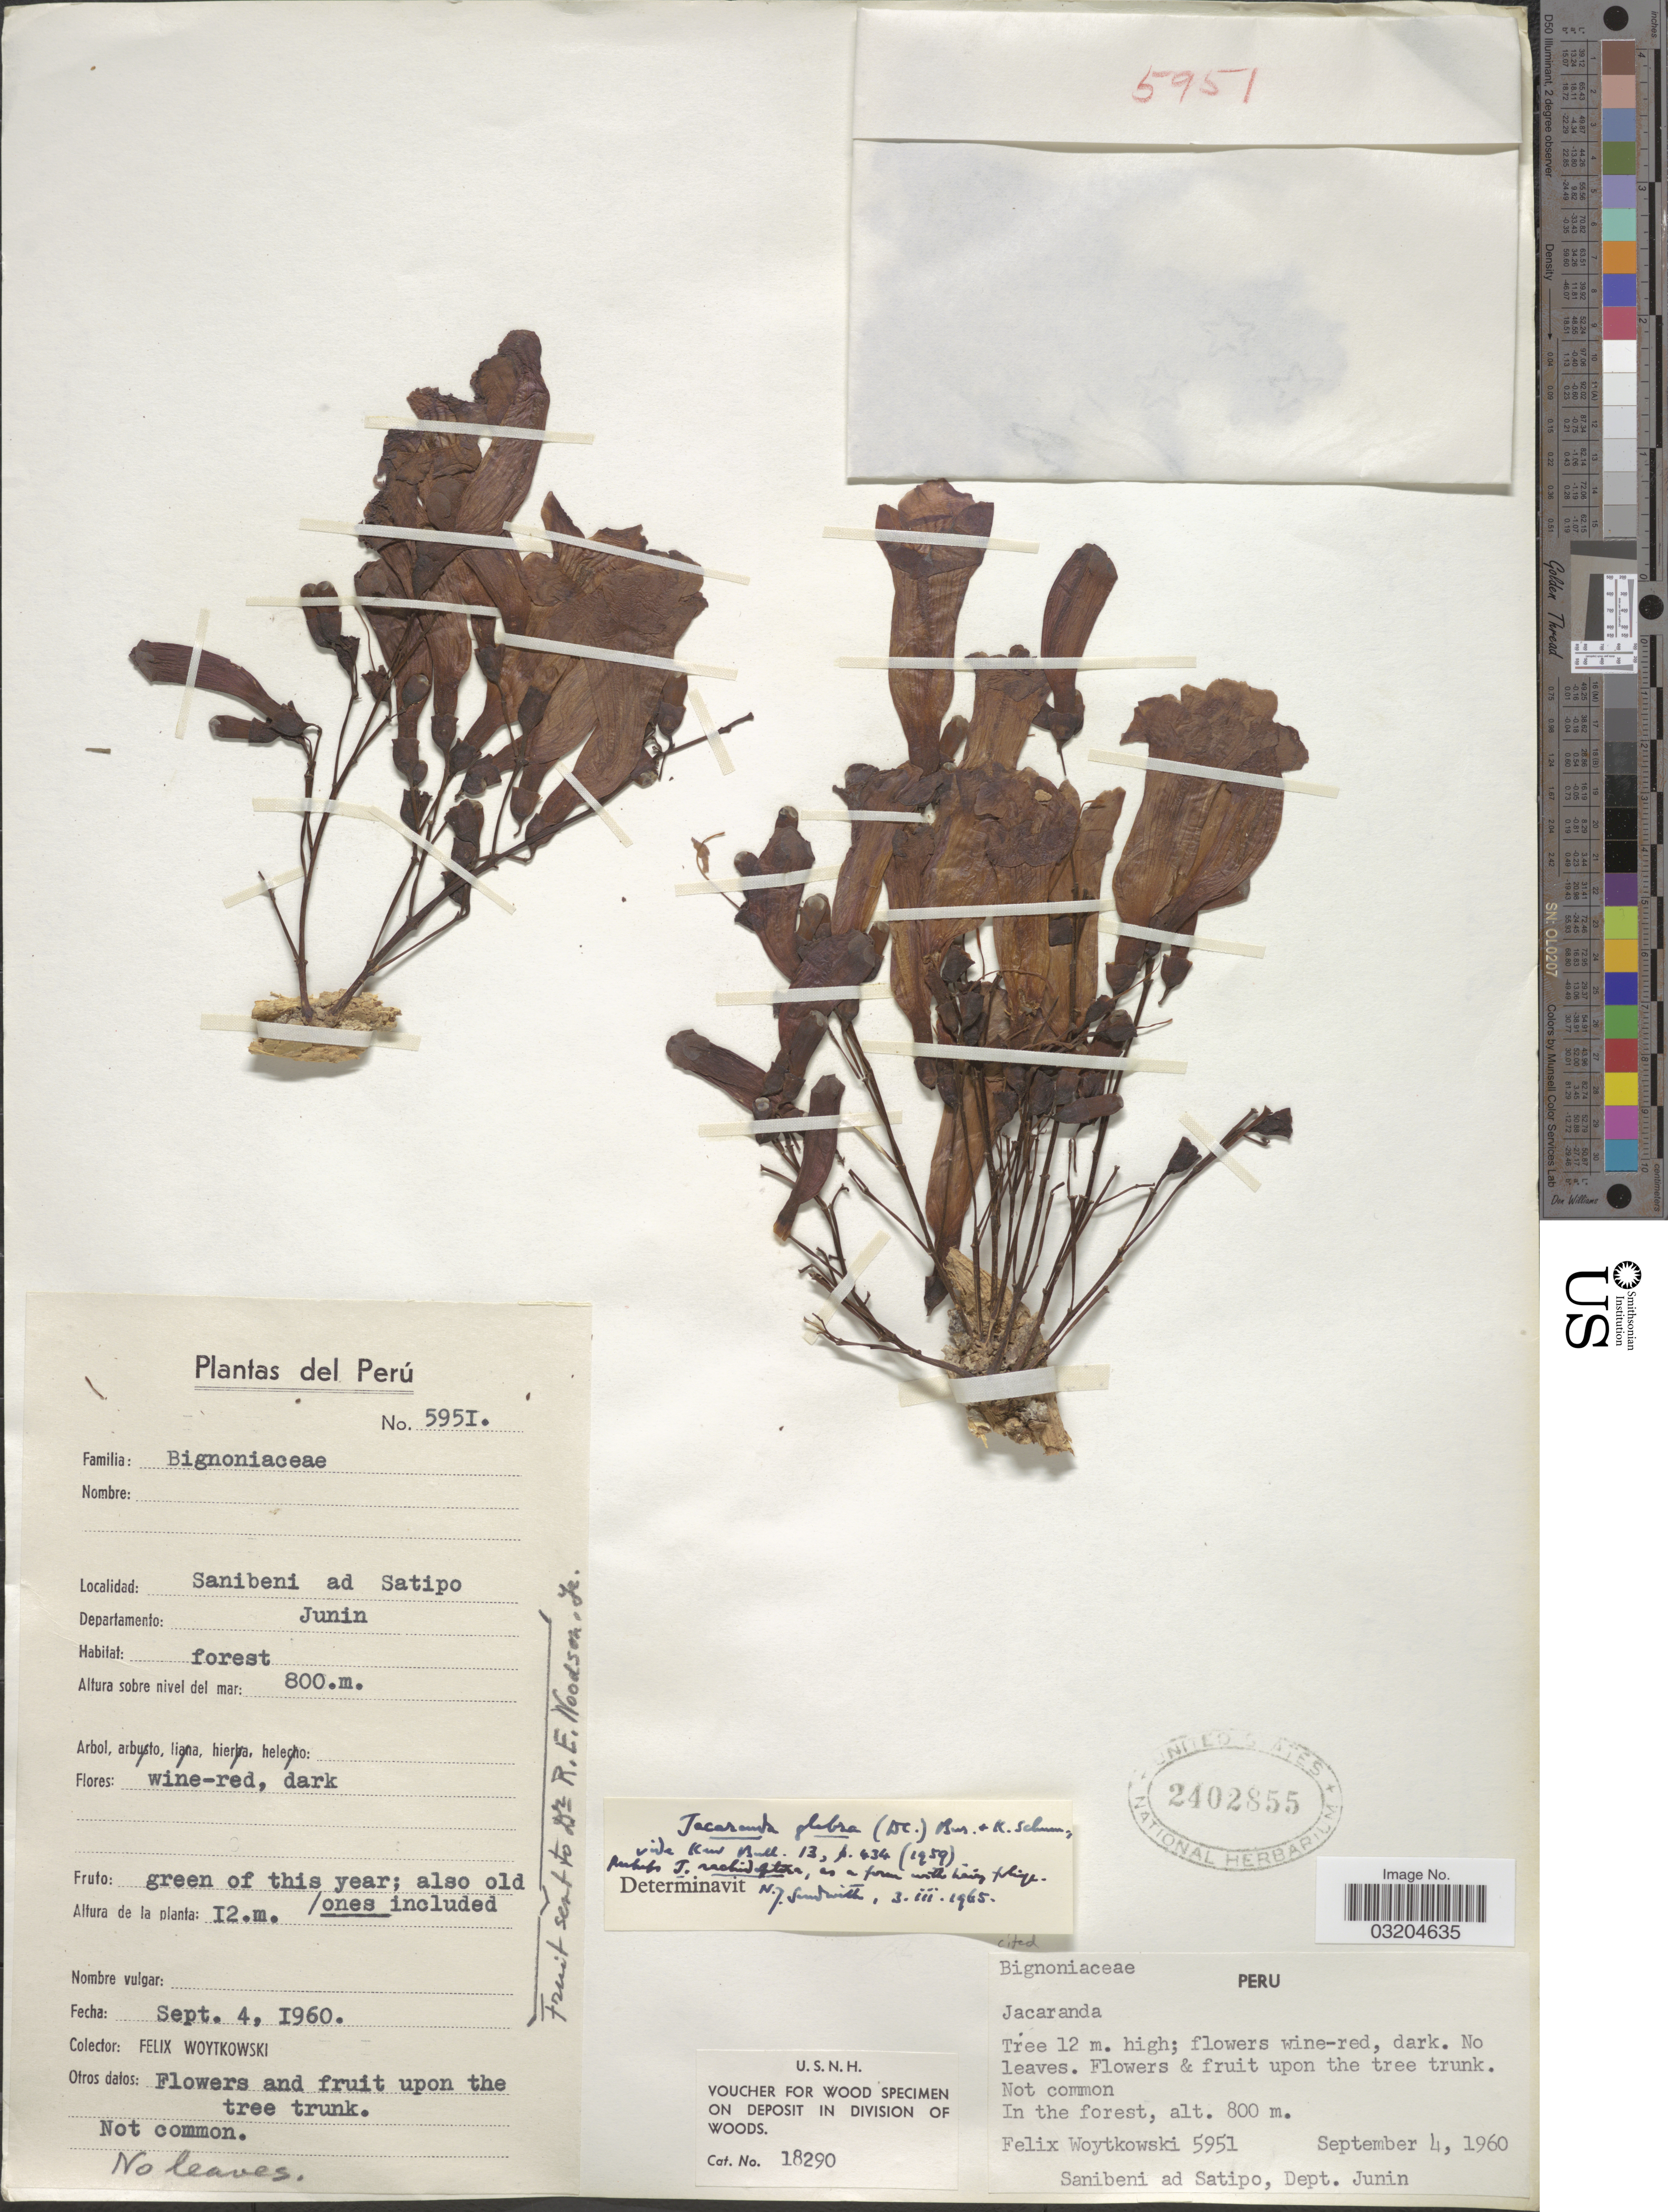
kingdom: Plantae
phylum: Tracheophyta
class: Magnoliopsida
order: Lamiales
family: Bignoniaceae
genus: Jacaranda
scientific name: Jacaranda glabra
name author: (DC.) Bureau & K. Schum.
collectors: F. Woytkowski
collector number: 5951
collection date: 1960-09-04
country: Peru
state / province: Junín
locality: Sanibeni ad Satipo. Departamento: Junin.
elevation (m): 800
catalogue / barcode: US 2402855